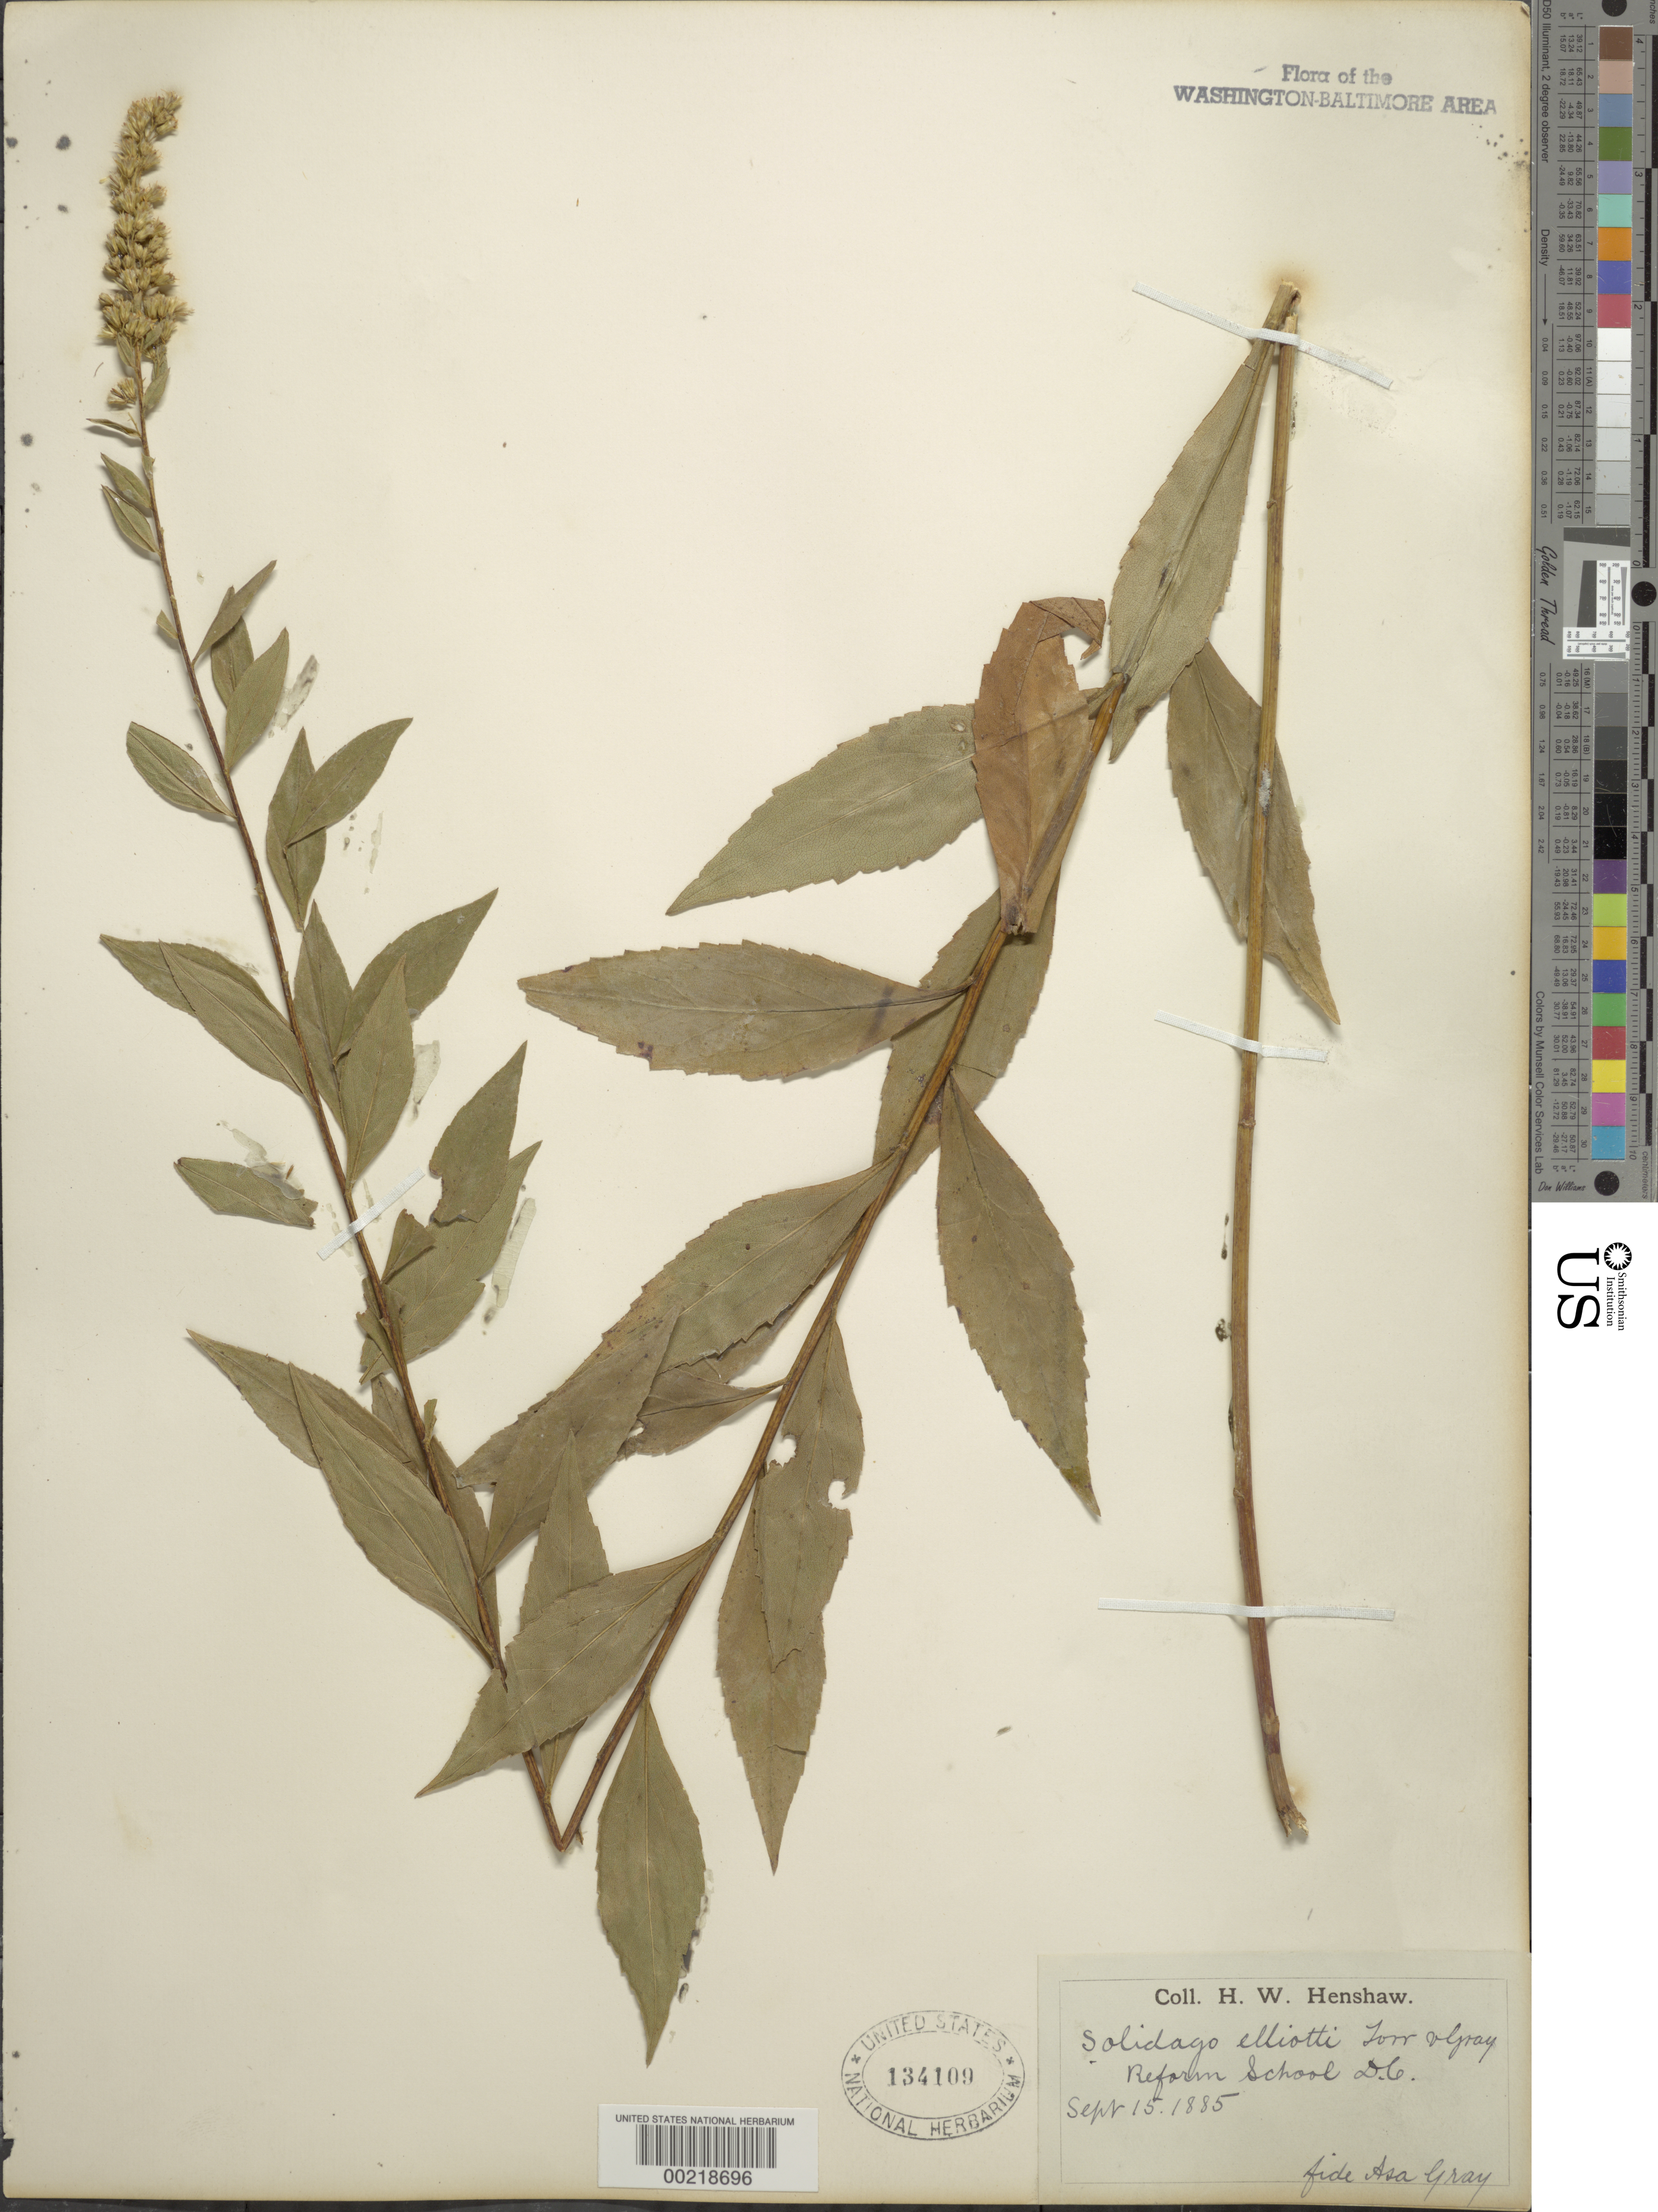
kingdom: Plantae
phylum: Tracheophyta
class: Magnoliopsida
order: Asterales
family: Asteraceae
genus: Solidago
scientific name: Solidago latissimifolia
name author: Mill.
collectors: H. Henshaw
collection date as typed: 15 Sep 1885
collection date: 1885-09-15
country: United States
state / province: District of Columbia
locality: Reform School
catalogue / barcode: US 134109